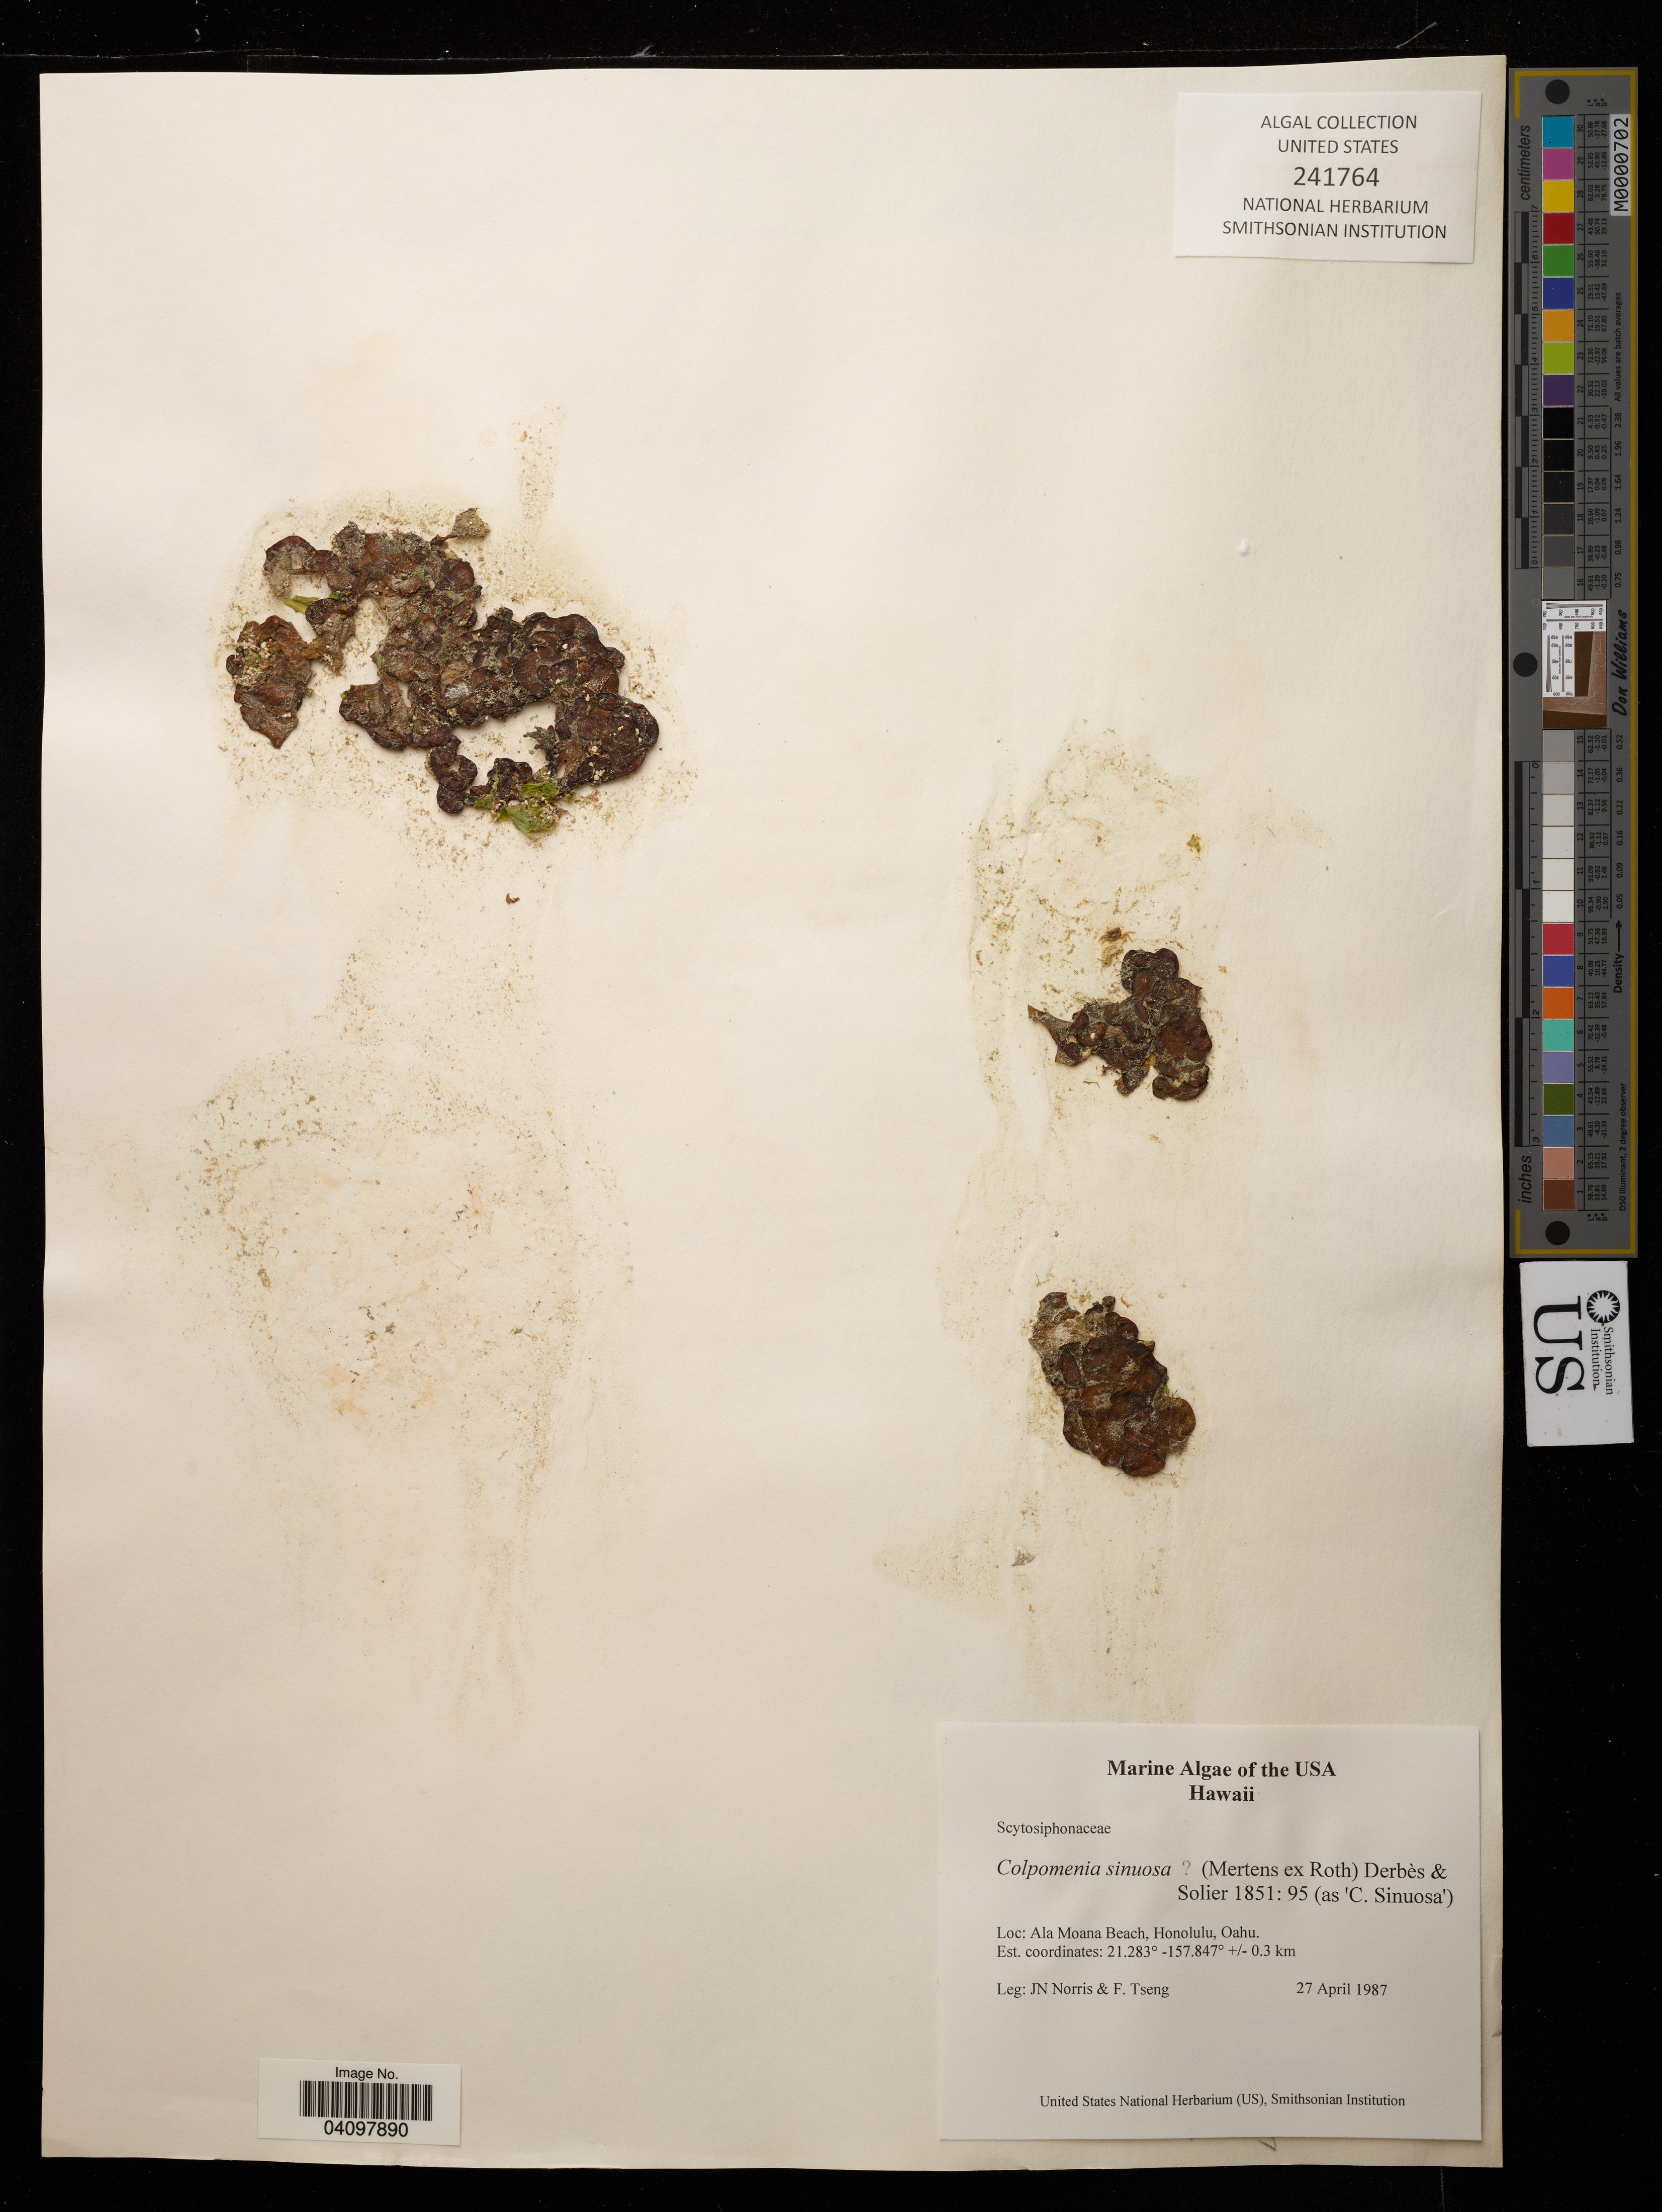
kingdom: Chromista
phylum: Ochrophyta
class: Phaeophyceae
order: Scytosiphonales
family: Scytosiphonaceae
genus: Colpomenia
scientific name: Colpomenia sinuosa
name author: (K. Mert. ex Roth) Derbes & Solier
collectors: J. Norris & F. Tseng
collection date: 1987-04-27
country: United States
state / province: Hawaii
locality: Ala Moana Beach, Honolulu, Oahu.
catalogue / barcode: US 241764